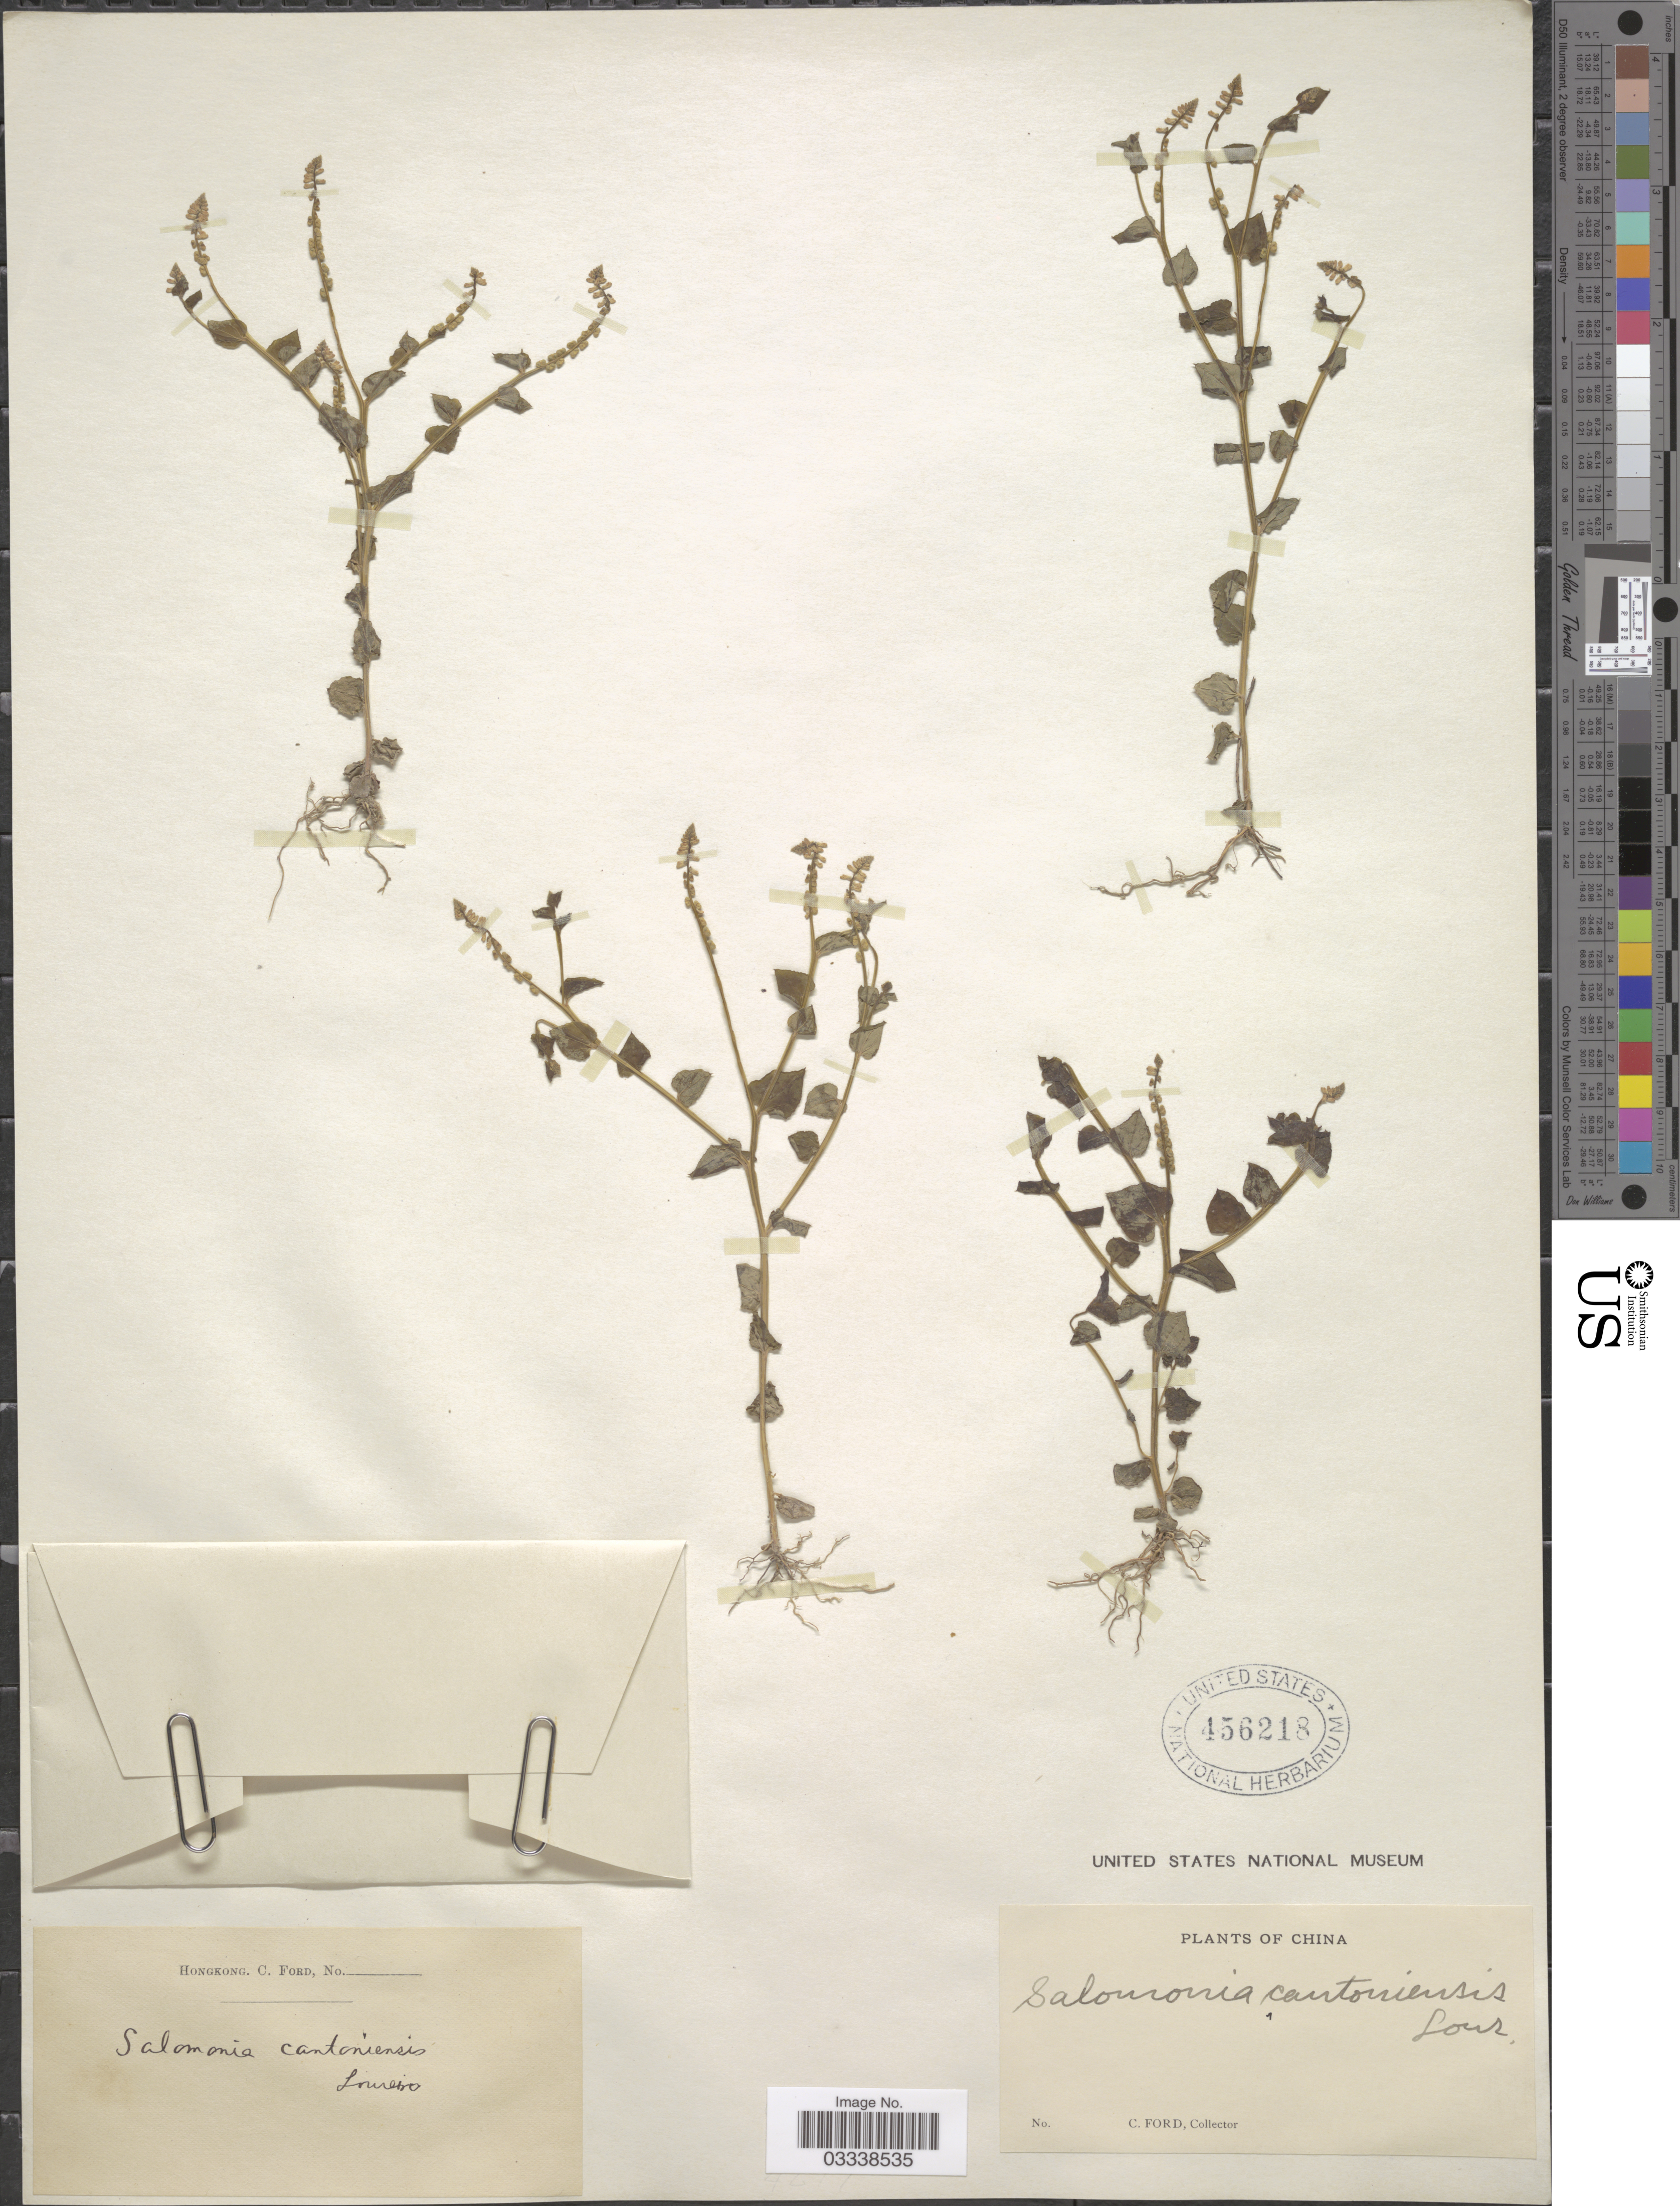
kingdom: Plantae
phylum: Tracheophyta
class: Magnoliopsida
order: Fabales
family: Polygalaceae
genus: Salomonia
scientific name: Salomonia cantoniensis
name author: Lour.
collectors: C. Ford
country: China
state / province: Hong Kong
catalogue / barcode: US 456218